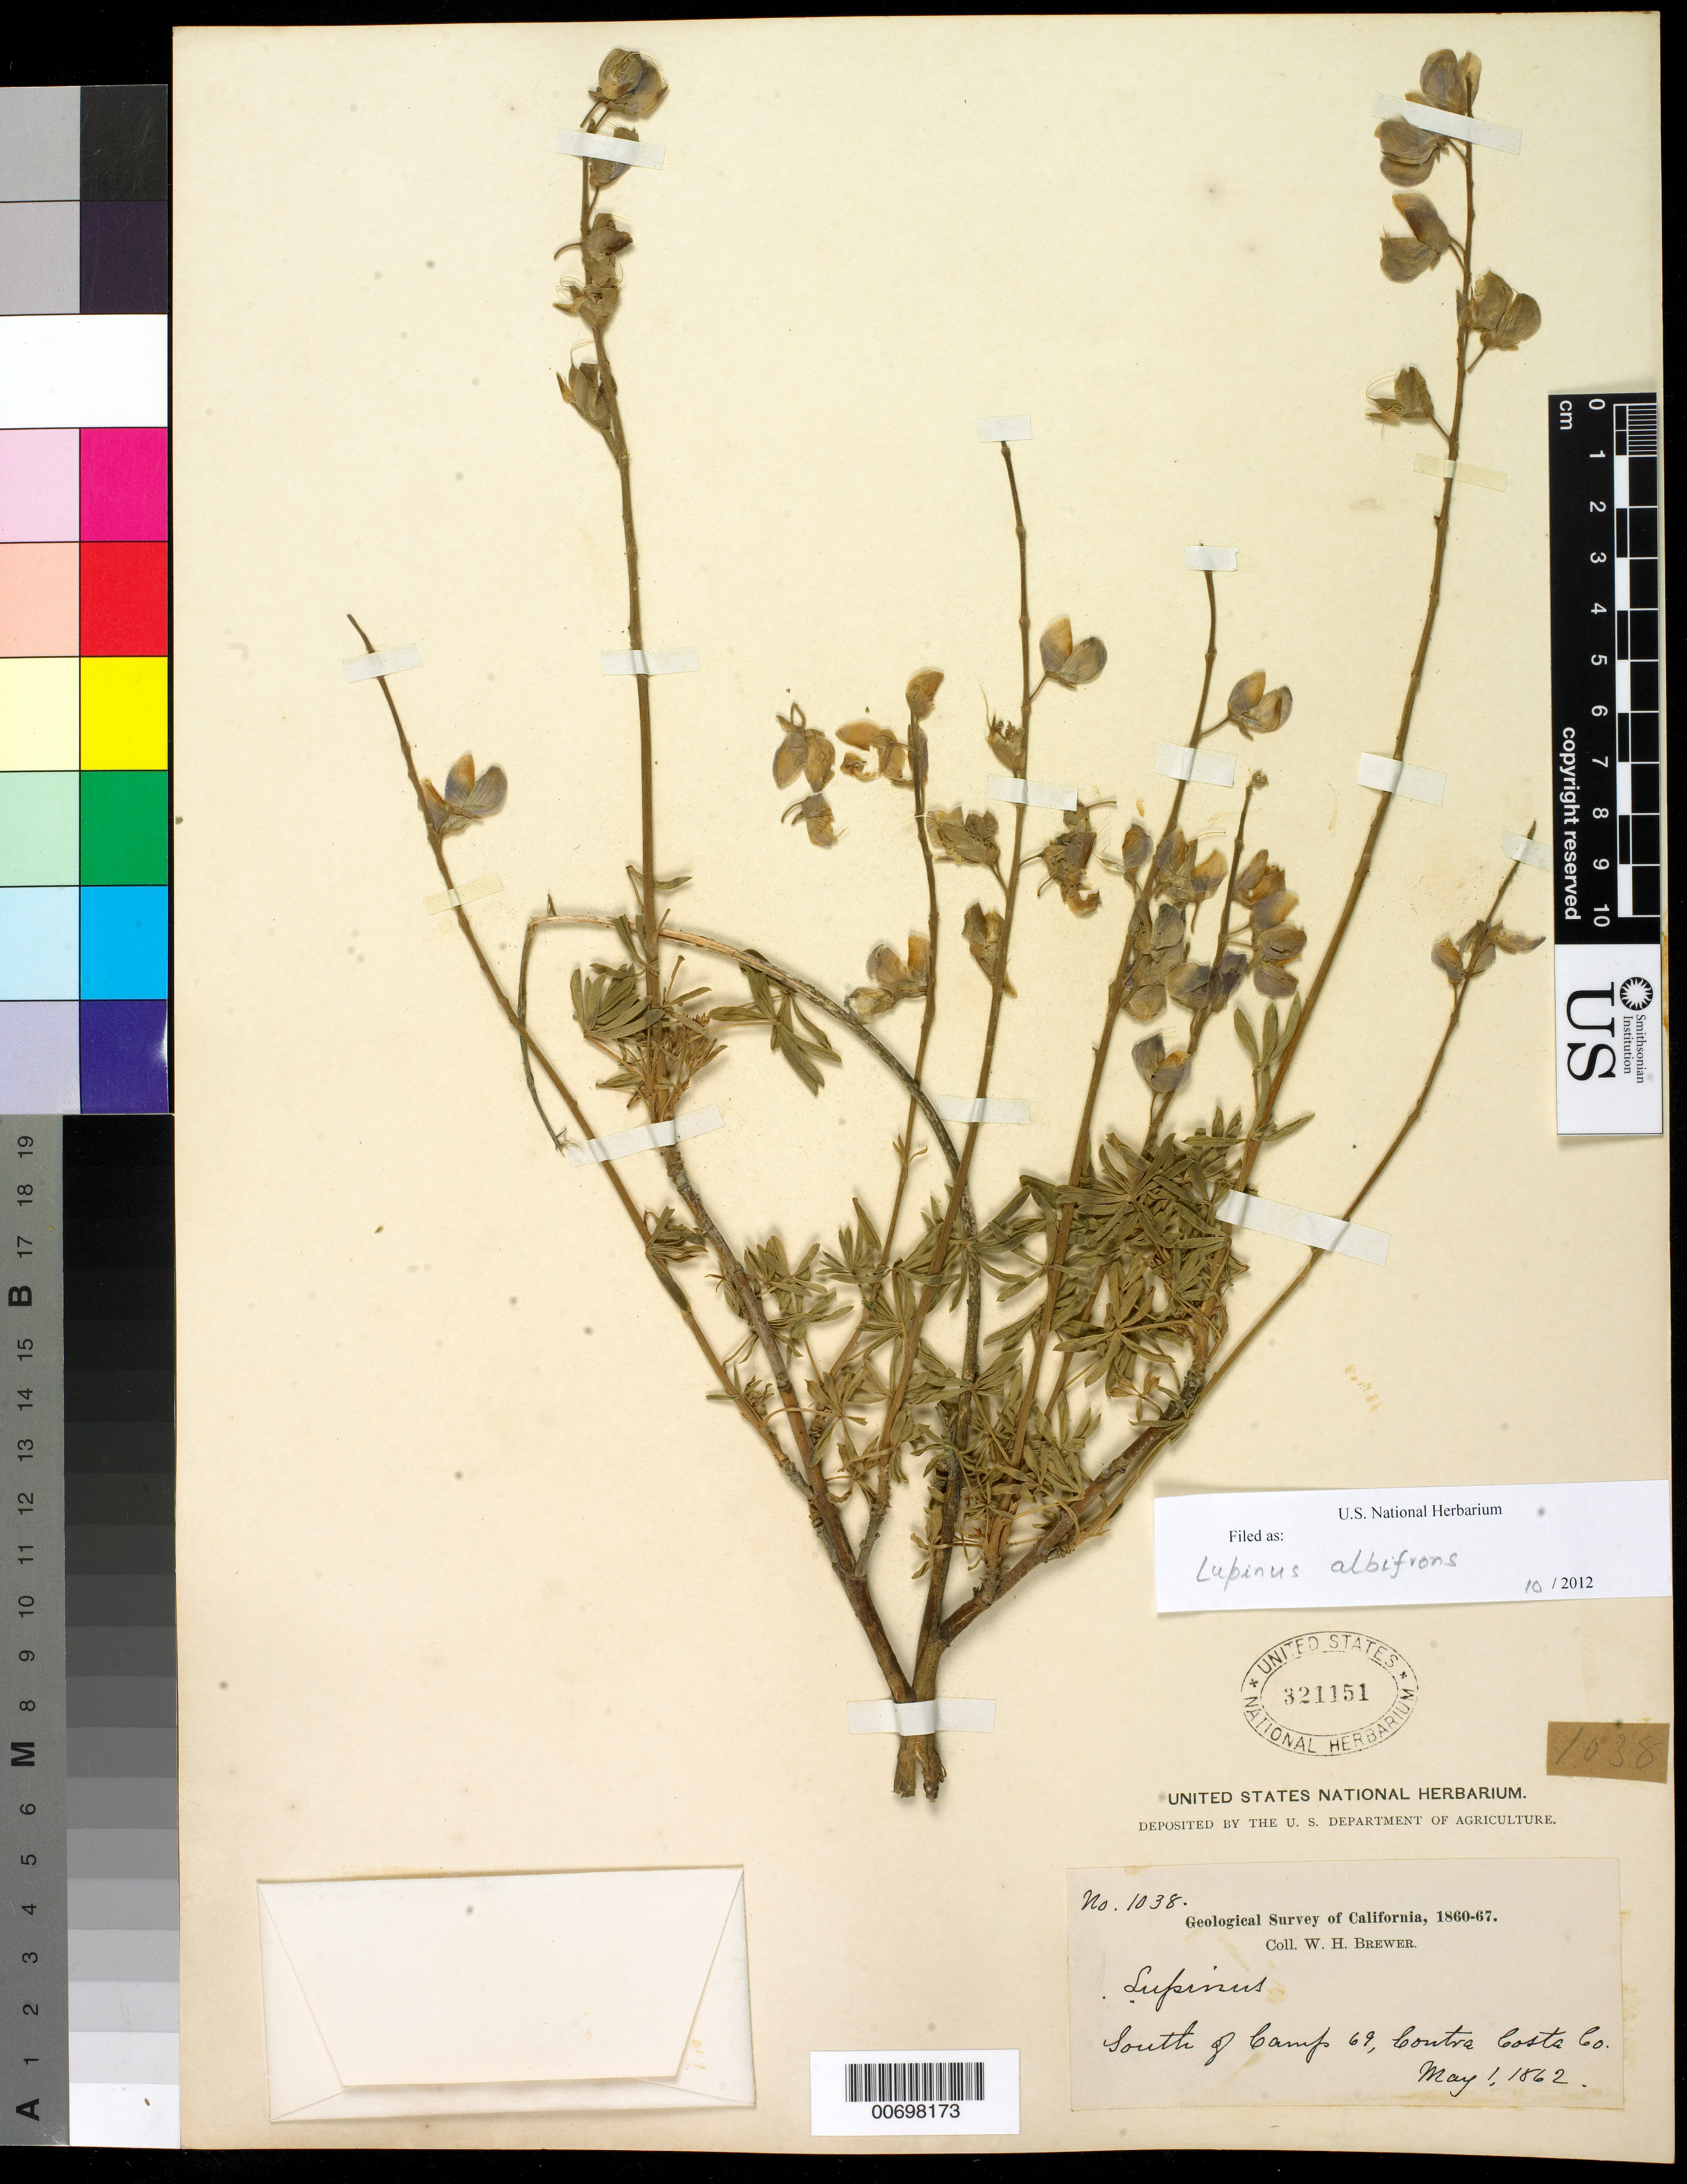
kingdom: Plantae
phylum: Tracheophyta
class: Magnoliopsida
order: Fabales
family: Fabaceae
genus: Lupinus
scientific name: Lupinus albifrons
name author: Benth.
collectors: W. H. Brewer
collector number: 1038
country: United States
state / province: California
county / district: Contra Costa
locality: South of Camp 69.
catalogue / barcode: US 321151